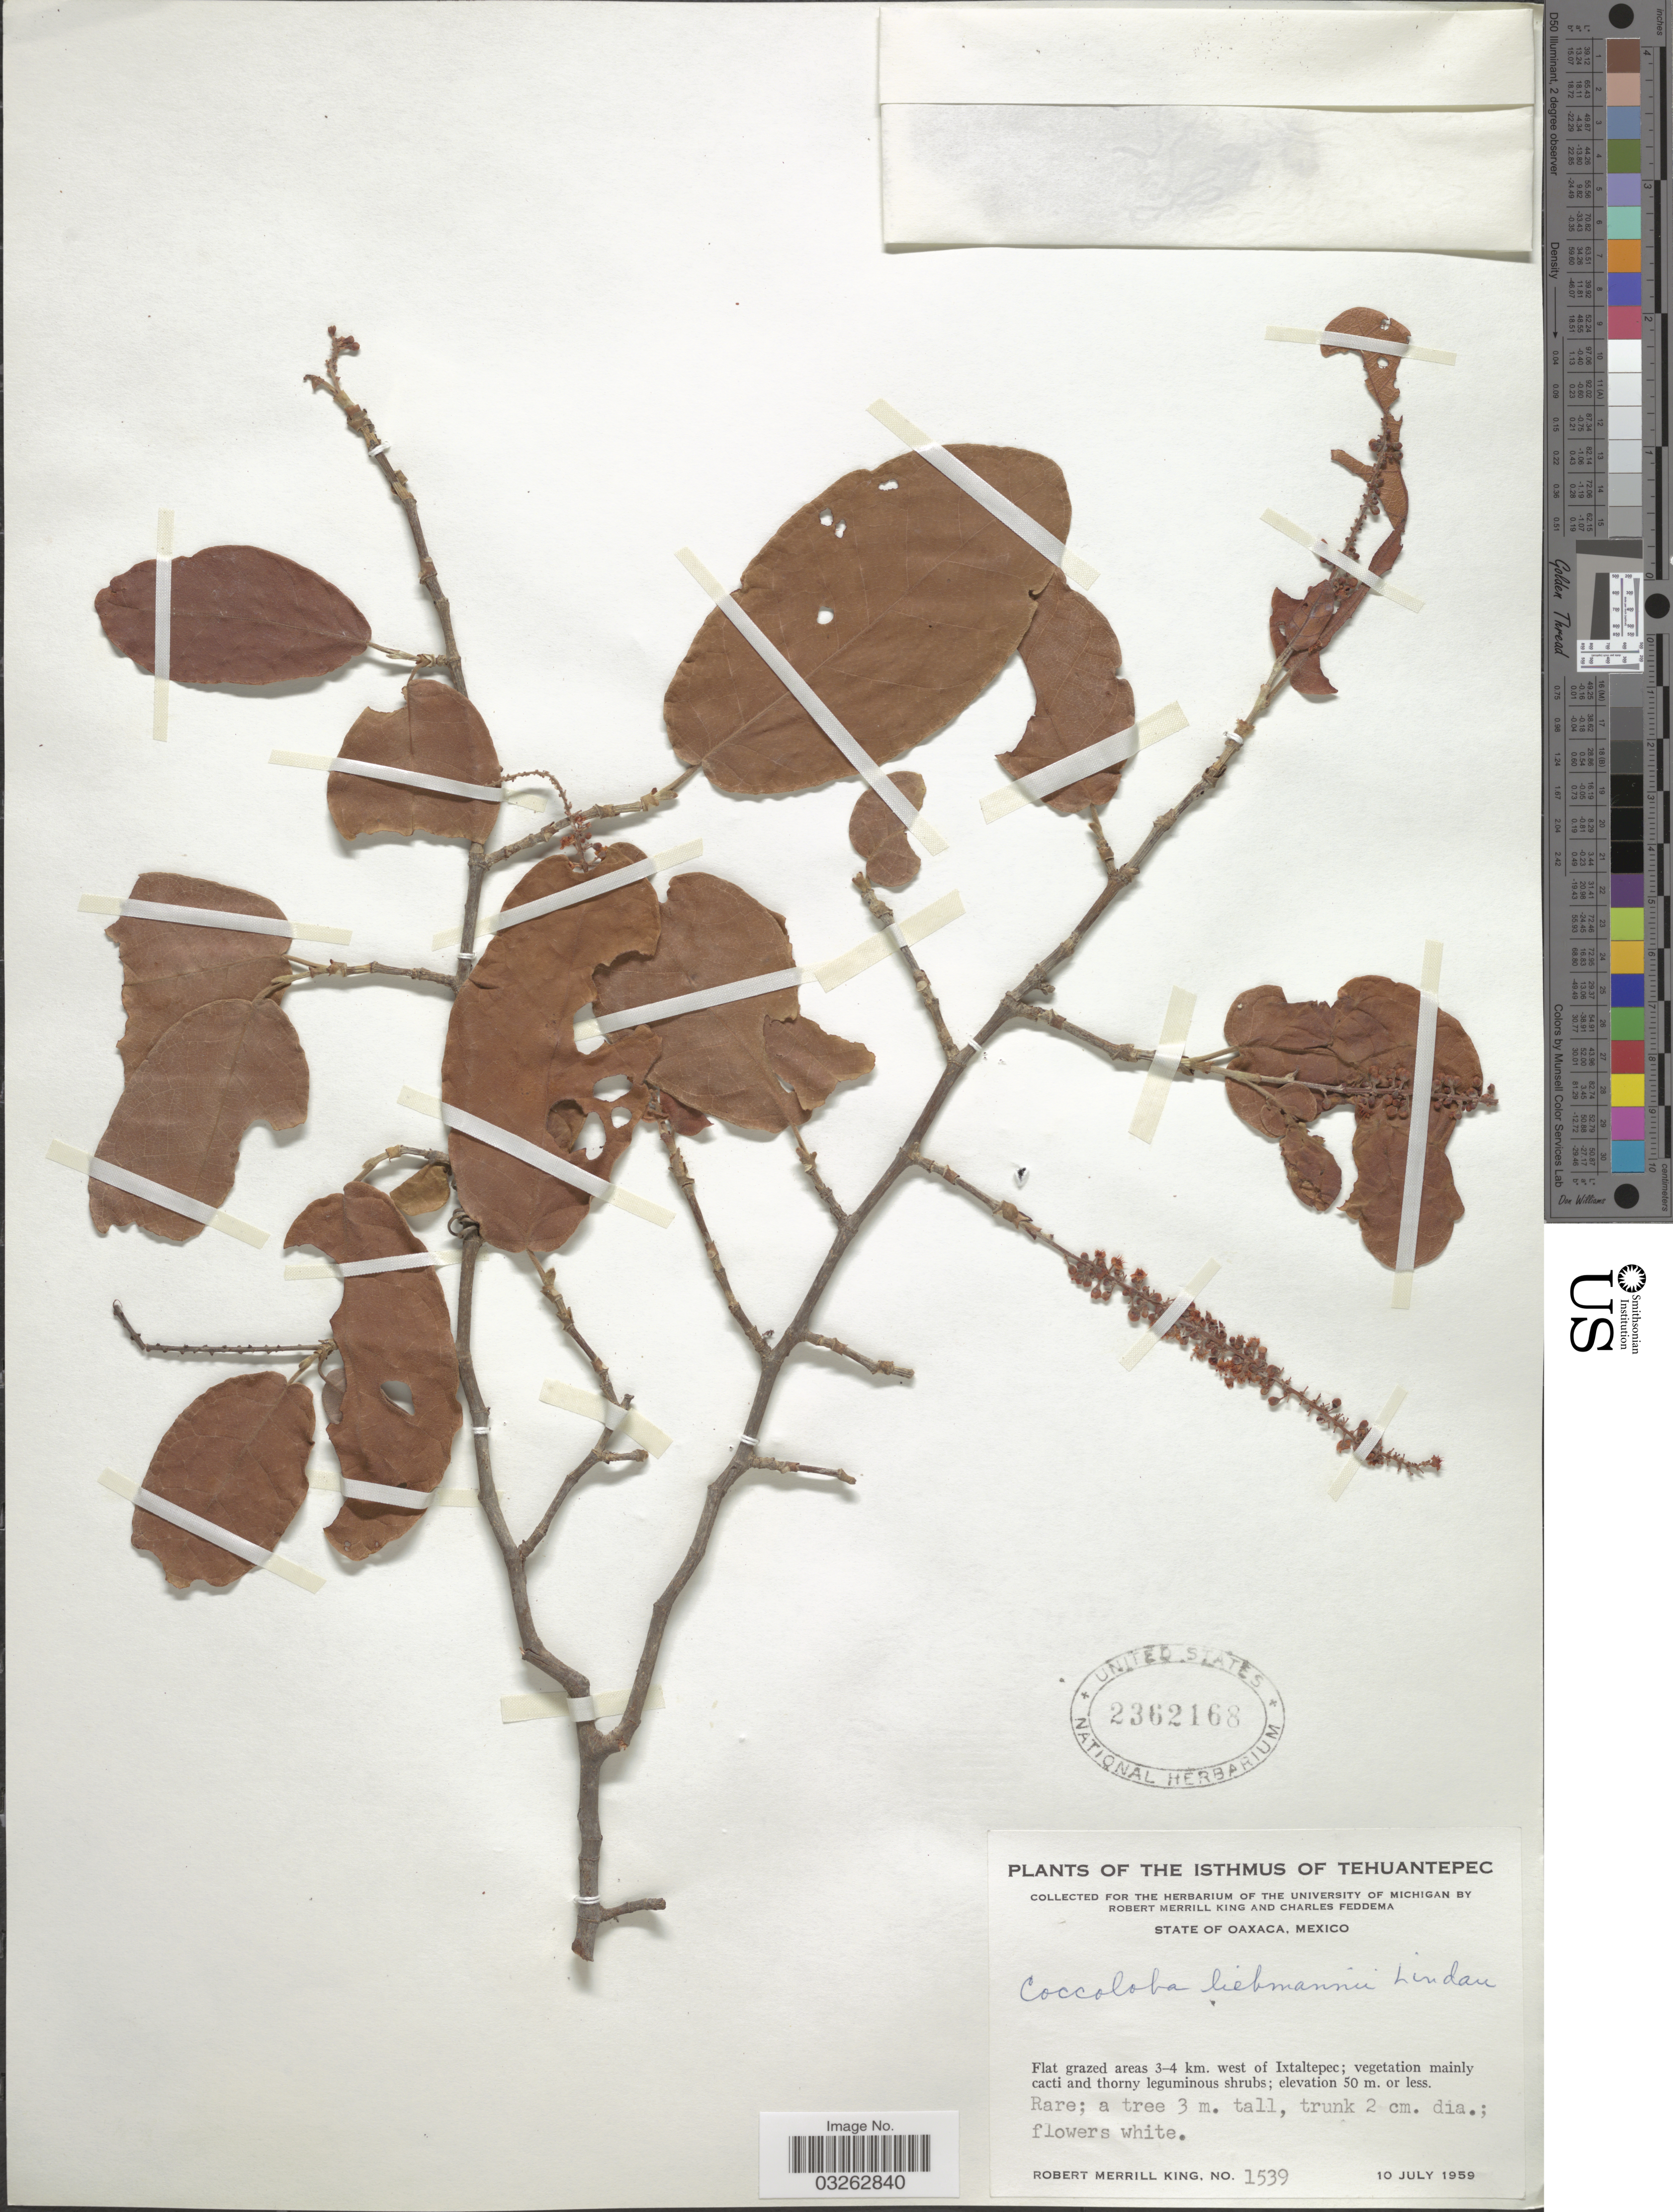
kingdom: Plantae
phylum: Tracheophyta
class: Magnoliopsida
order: Caryophyllales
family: Polygonaceae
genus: Coccoloba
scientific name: Coccoloba liebmannii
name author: Lindau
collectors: R. M. King & C. Feddema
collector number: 1539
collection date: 1959-07-10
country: Mexico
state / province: Oaxaca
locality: Isthmus of Tehuantepec. Flat grazed areas 3-4 km. west of Ixtaltepec.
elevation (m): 50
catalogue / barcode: US 2362168